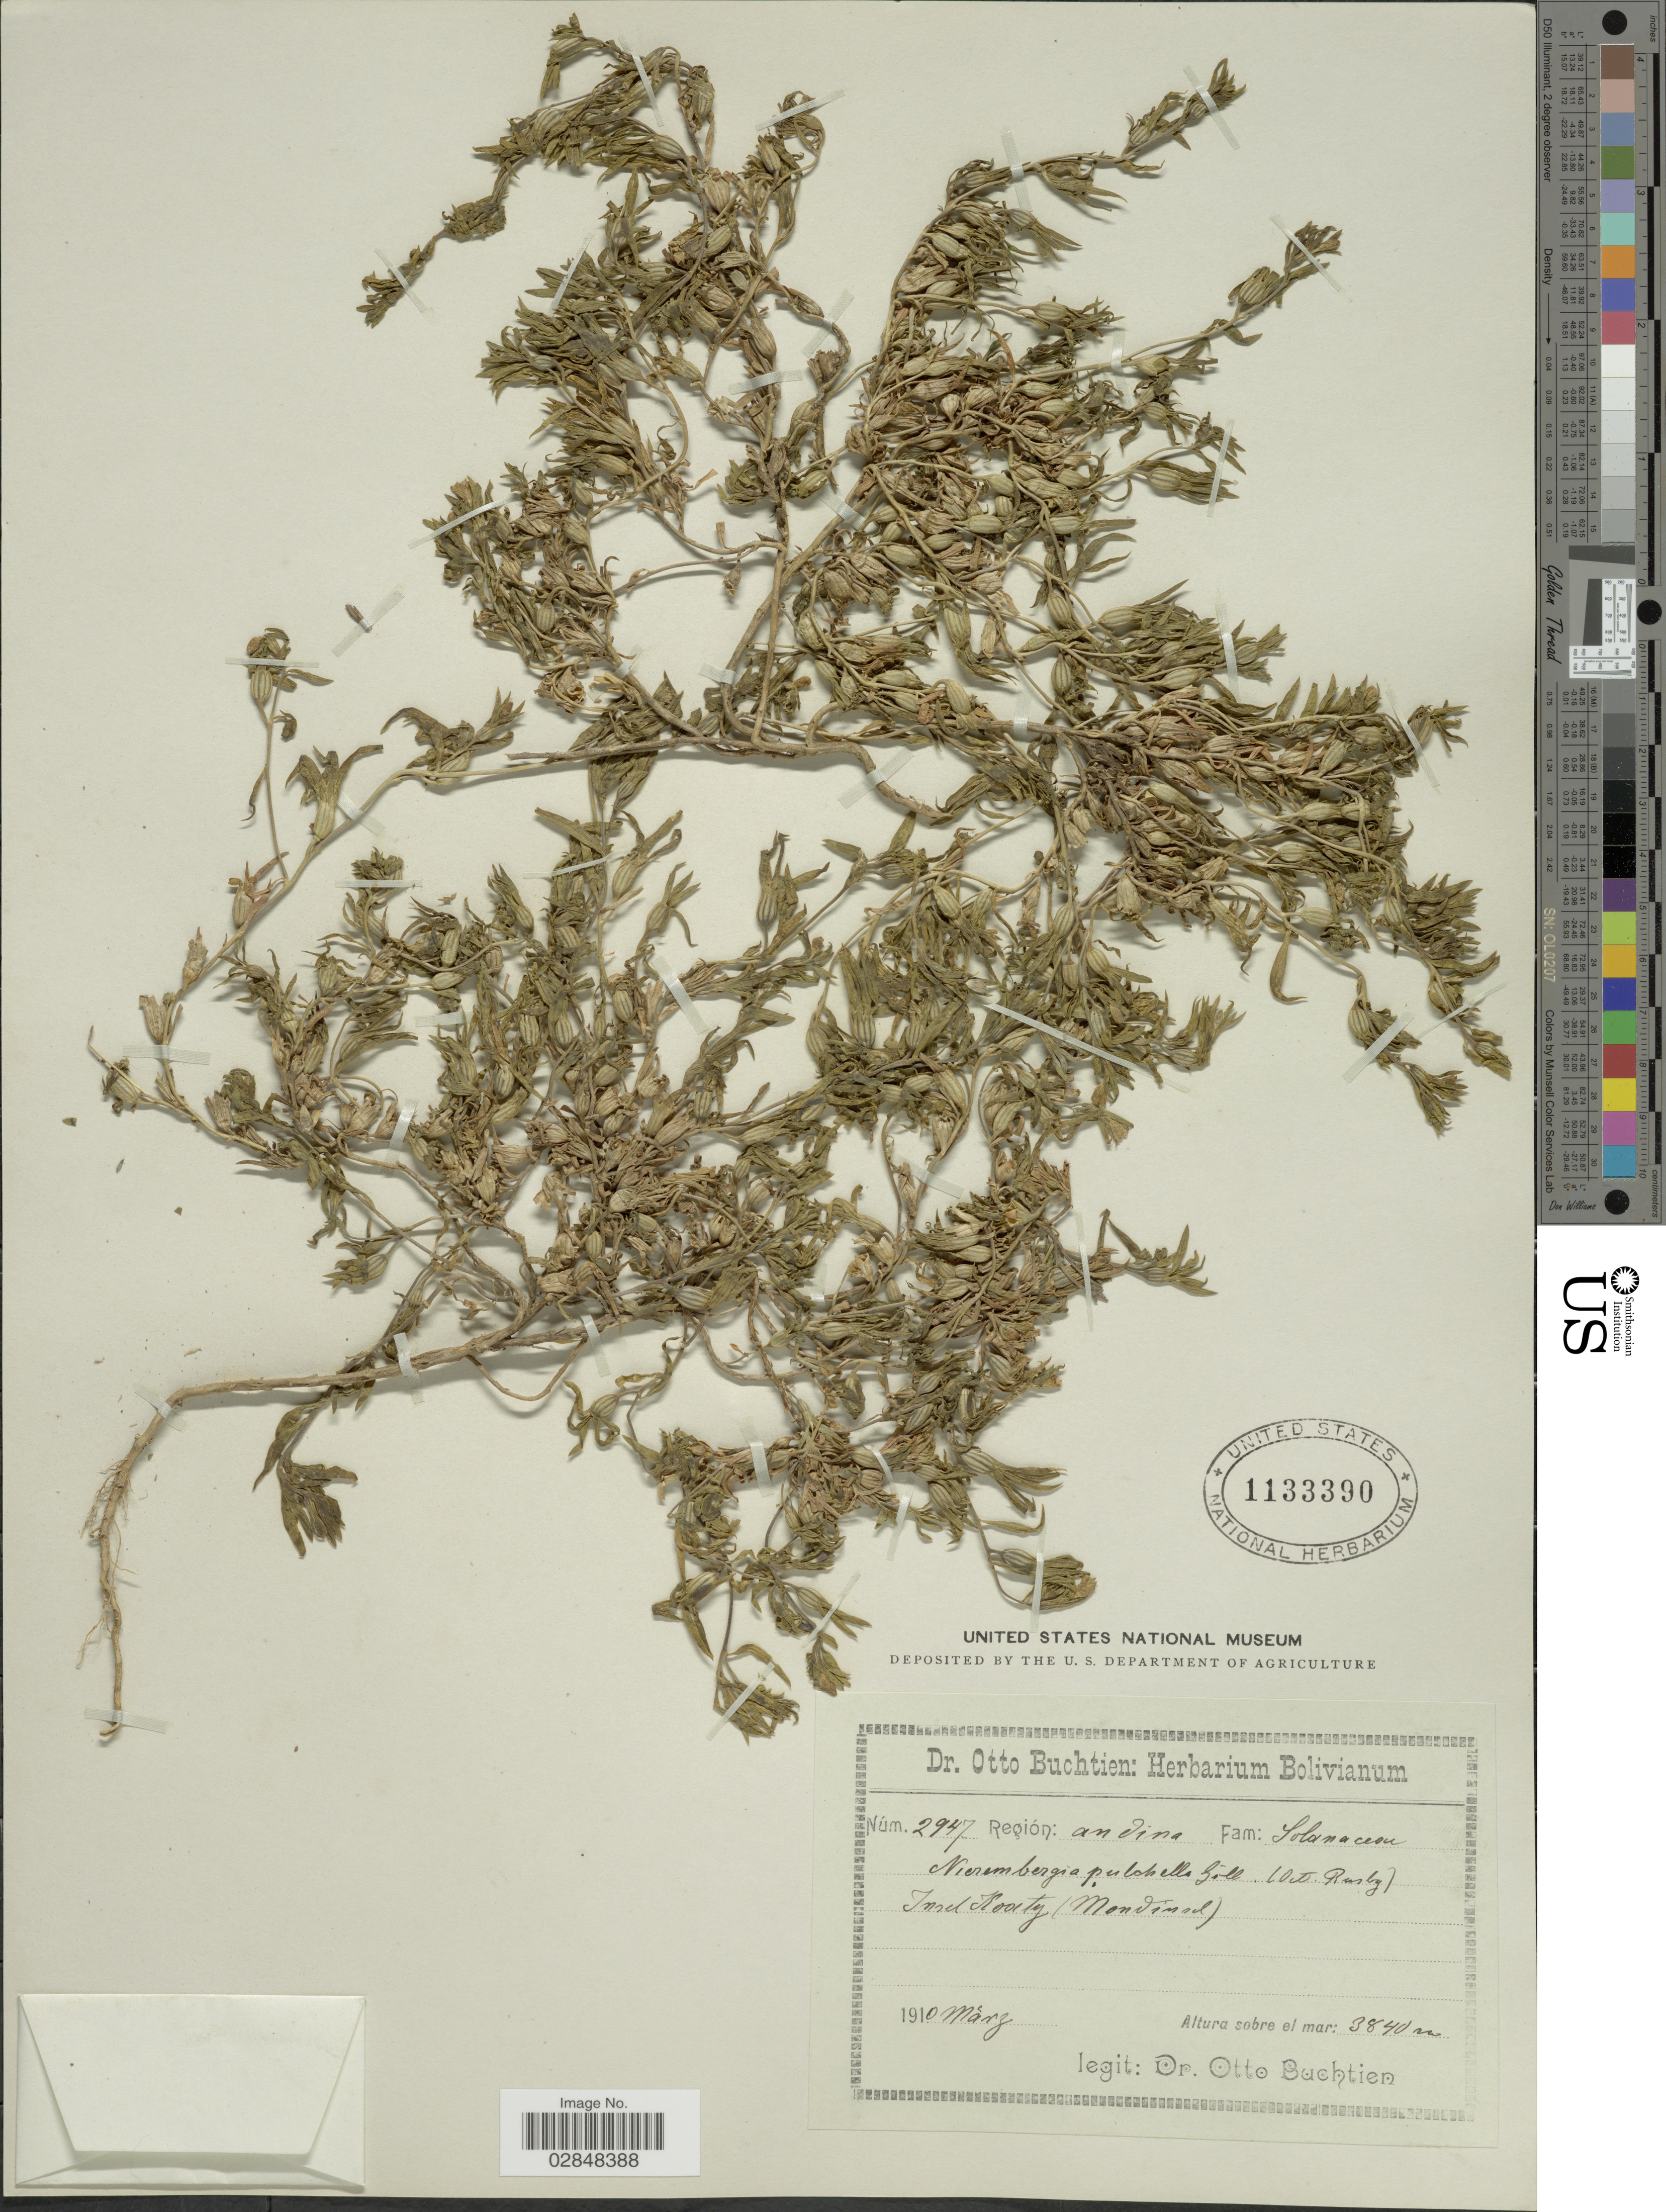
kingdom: Plantae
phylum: Tracheophyta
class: Magnoliopsida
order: Solanales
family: Solanaceae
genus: Nierembergia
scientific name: Nierembergia pulchella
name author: Miers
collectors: O. Buchtien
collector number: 2947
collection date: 1910-03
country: Bolivia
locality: Insel Rooty (Mondinal).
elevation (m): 3840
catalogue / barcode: US 1133390